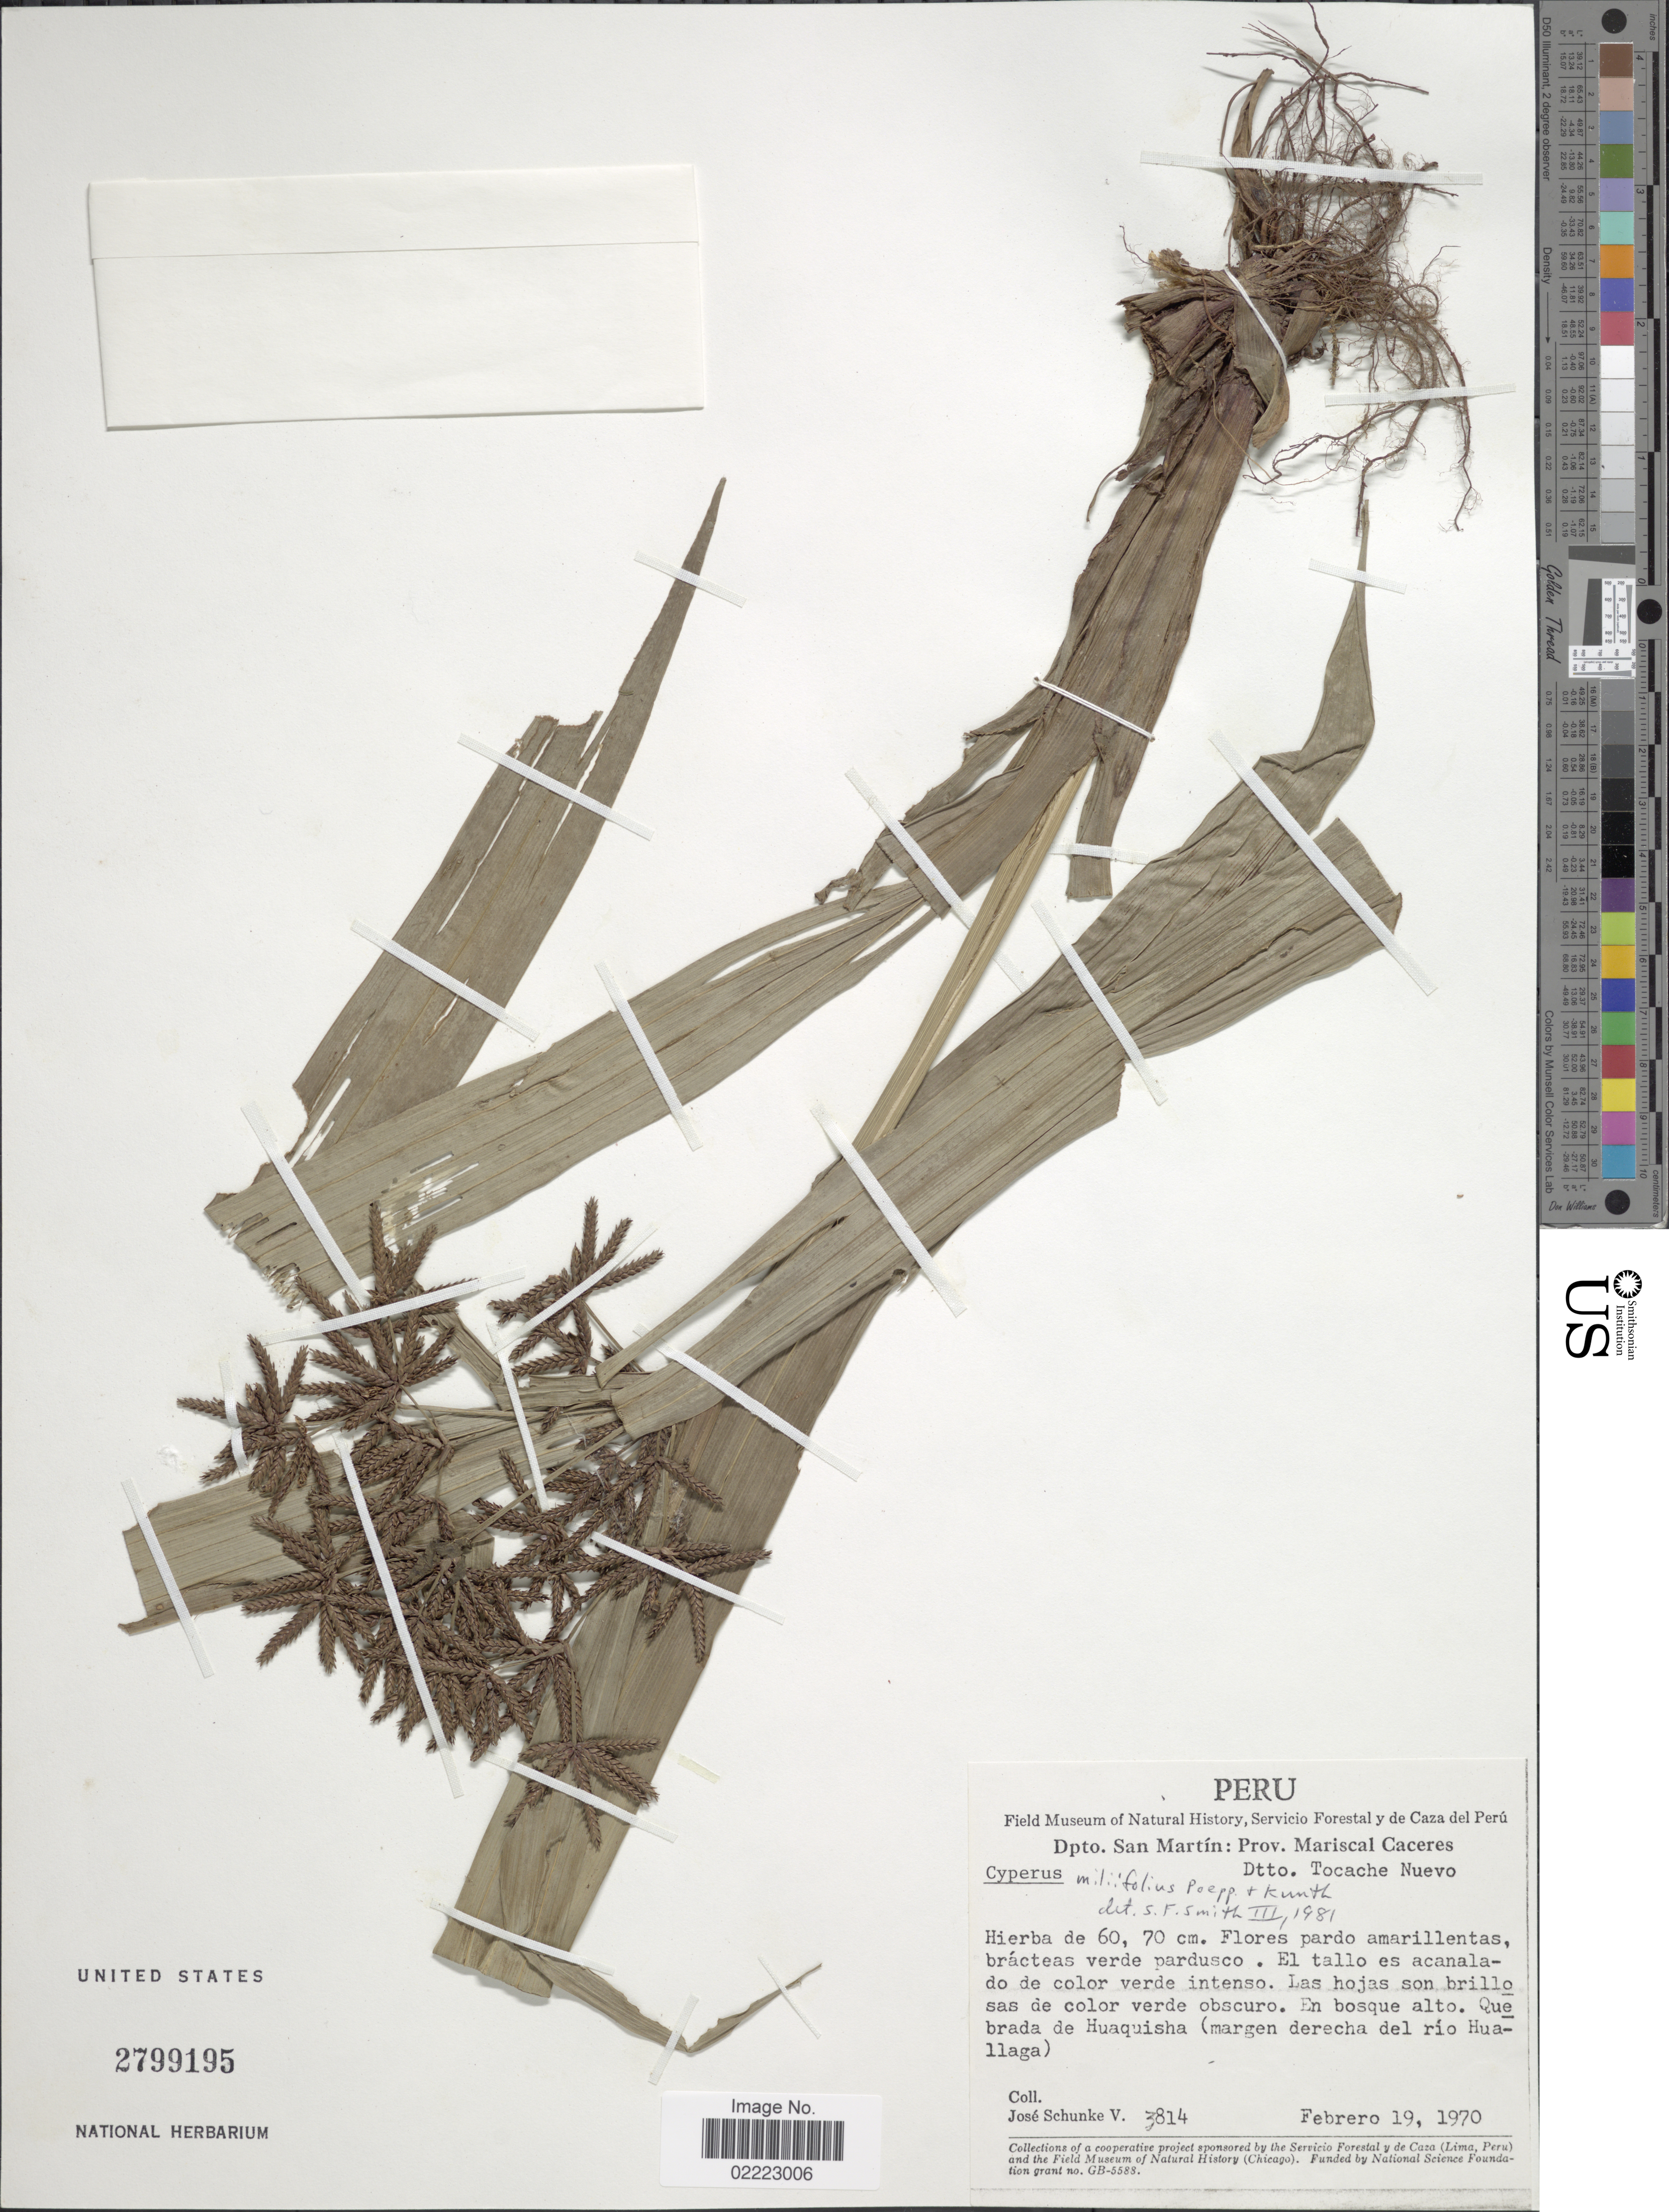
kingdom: Plantae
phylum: Tracheophyta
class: Liliopsida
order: Poales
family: Cyperaceae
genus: Cyperus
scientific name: Cyperus miliifolius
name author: Poepp. & Kunth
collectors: J. Schunke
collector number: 3814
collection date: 1970-02-19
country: Peru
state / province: San Martín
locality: Dpto. San Martin: Prov. Mariscal Caceres. Dtto. tocache Nuevo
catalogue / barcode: US 2799195